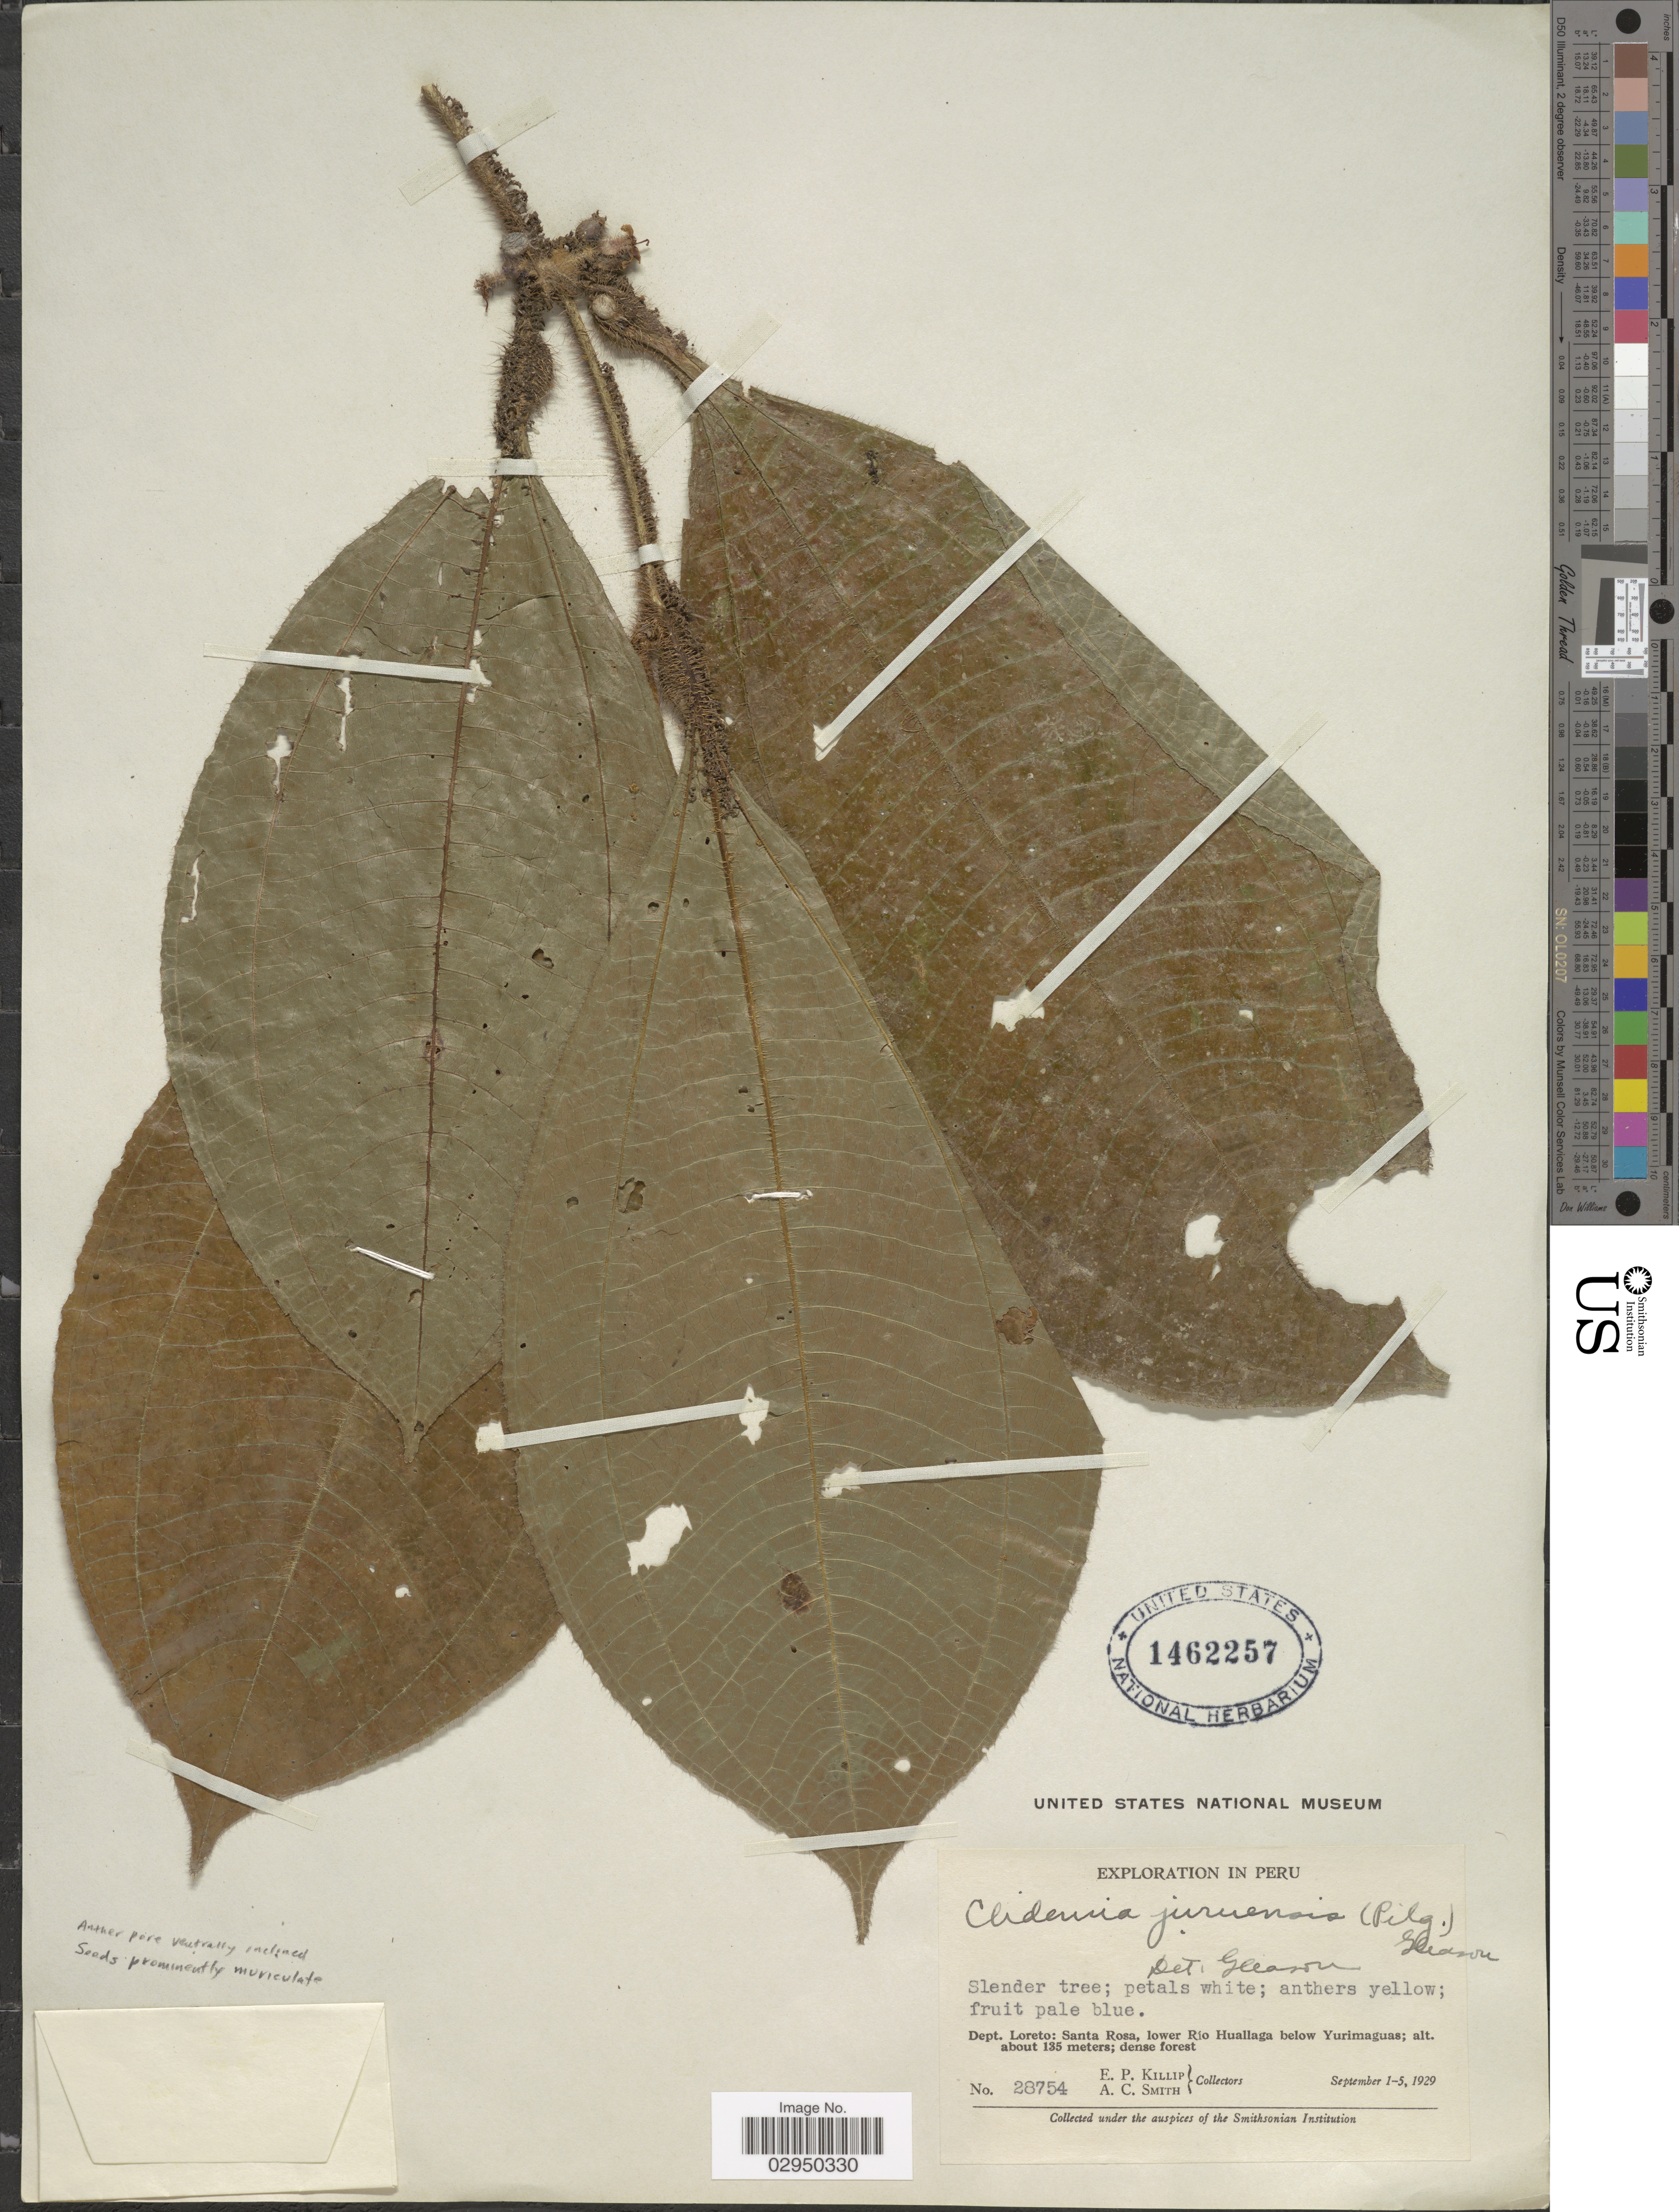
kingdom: Plantae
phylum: Tracheophyta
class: Magnoliopsida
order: Myrtales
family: Melastomataceae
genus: Clidemia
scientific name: Clidemia juruensis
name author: (Pilg.) Gleason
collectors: E. P. Killip & A. C. Smith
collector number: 28754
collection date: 1929-09-01/1929-09-05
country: Peru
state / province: Loreto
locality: Dept. Loreto: Santa Rosa, lower Río Huallaga below Yurimaguas.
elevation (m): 135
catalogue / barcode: US 1462257